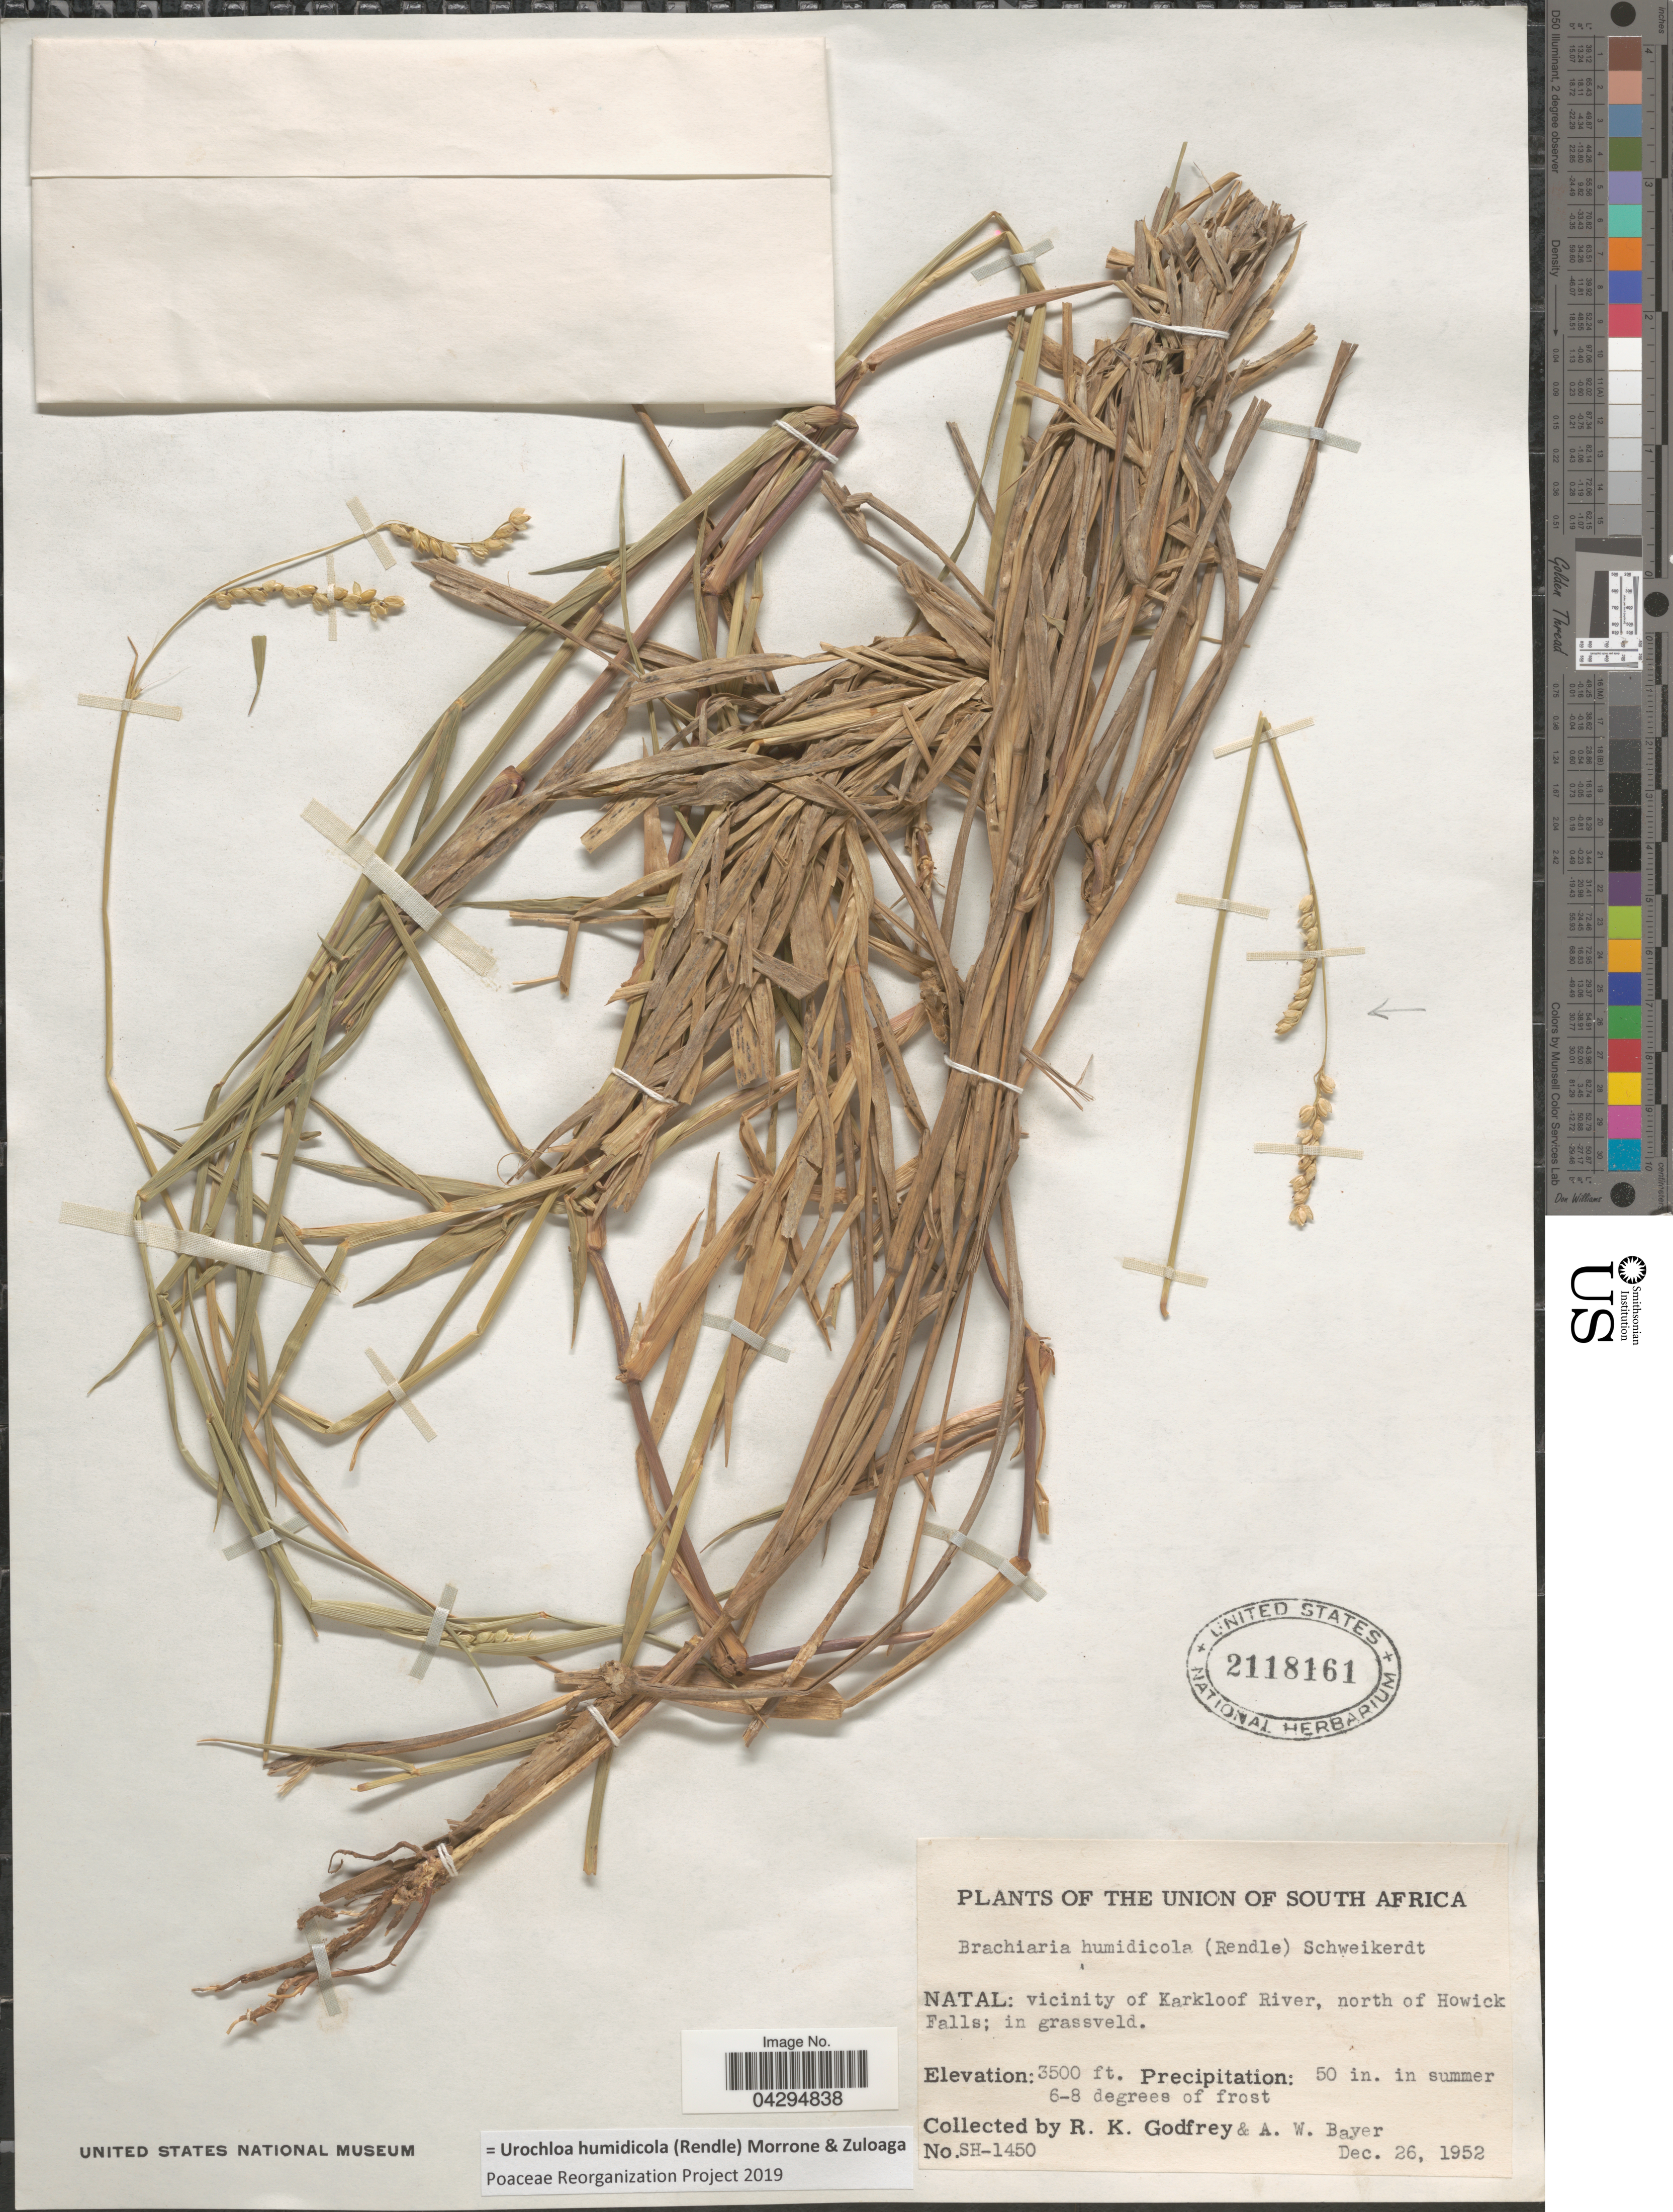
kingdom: Plantae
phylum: Tracheophyta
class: Liliopsida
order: Poales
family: Poaceae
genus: Urochloa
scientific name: Urochloa humidicola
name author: (Rendle) Morrone & Zuloaga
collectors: R. K. Godfrey & A. Bayer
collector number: SH-1450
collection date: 1952-12-26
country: South Africa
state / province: KwaZulu-Natal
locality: The Union of South Africa. Natal: vicinity of Karkloof River, north of Howick Falls.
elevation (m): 1067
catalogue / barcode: US 2118161